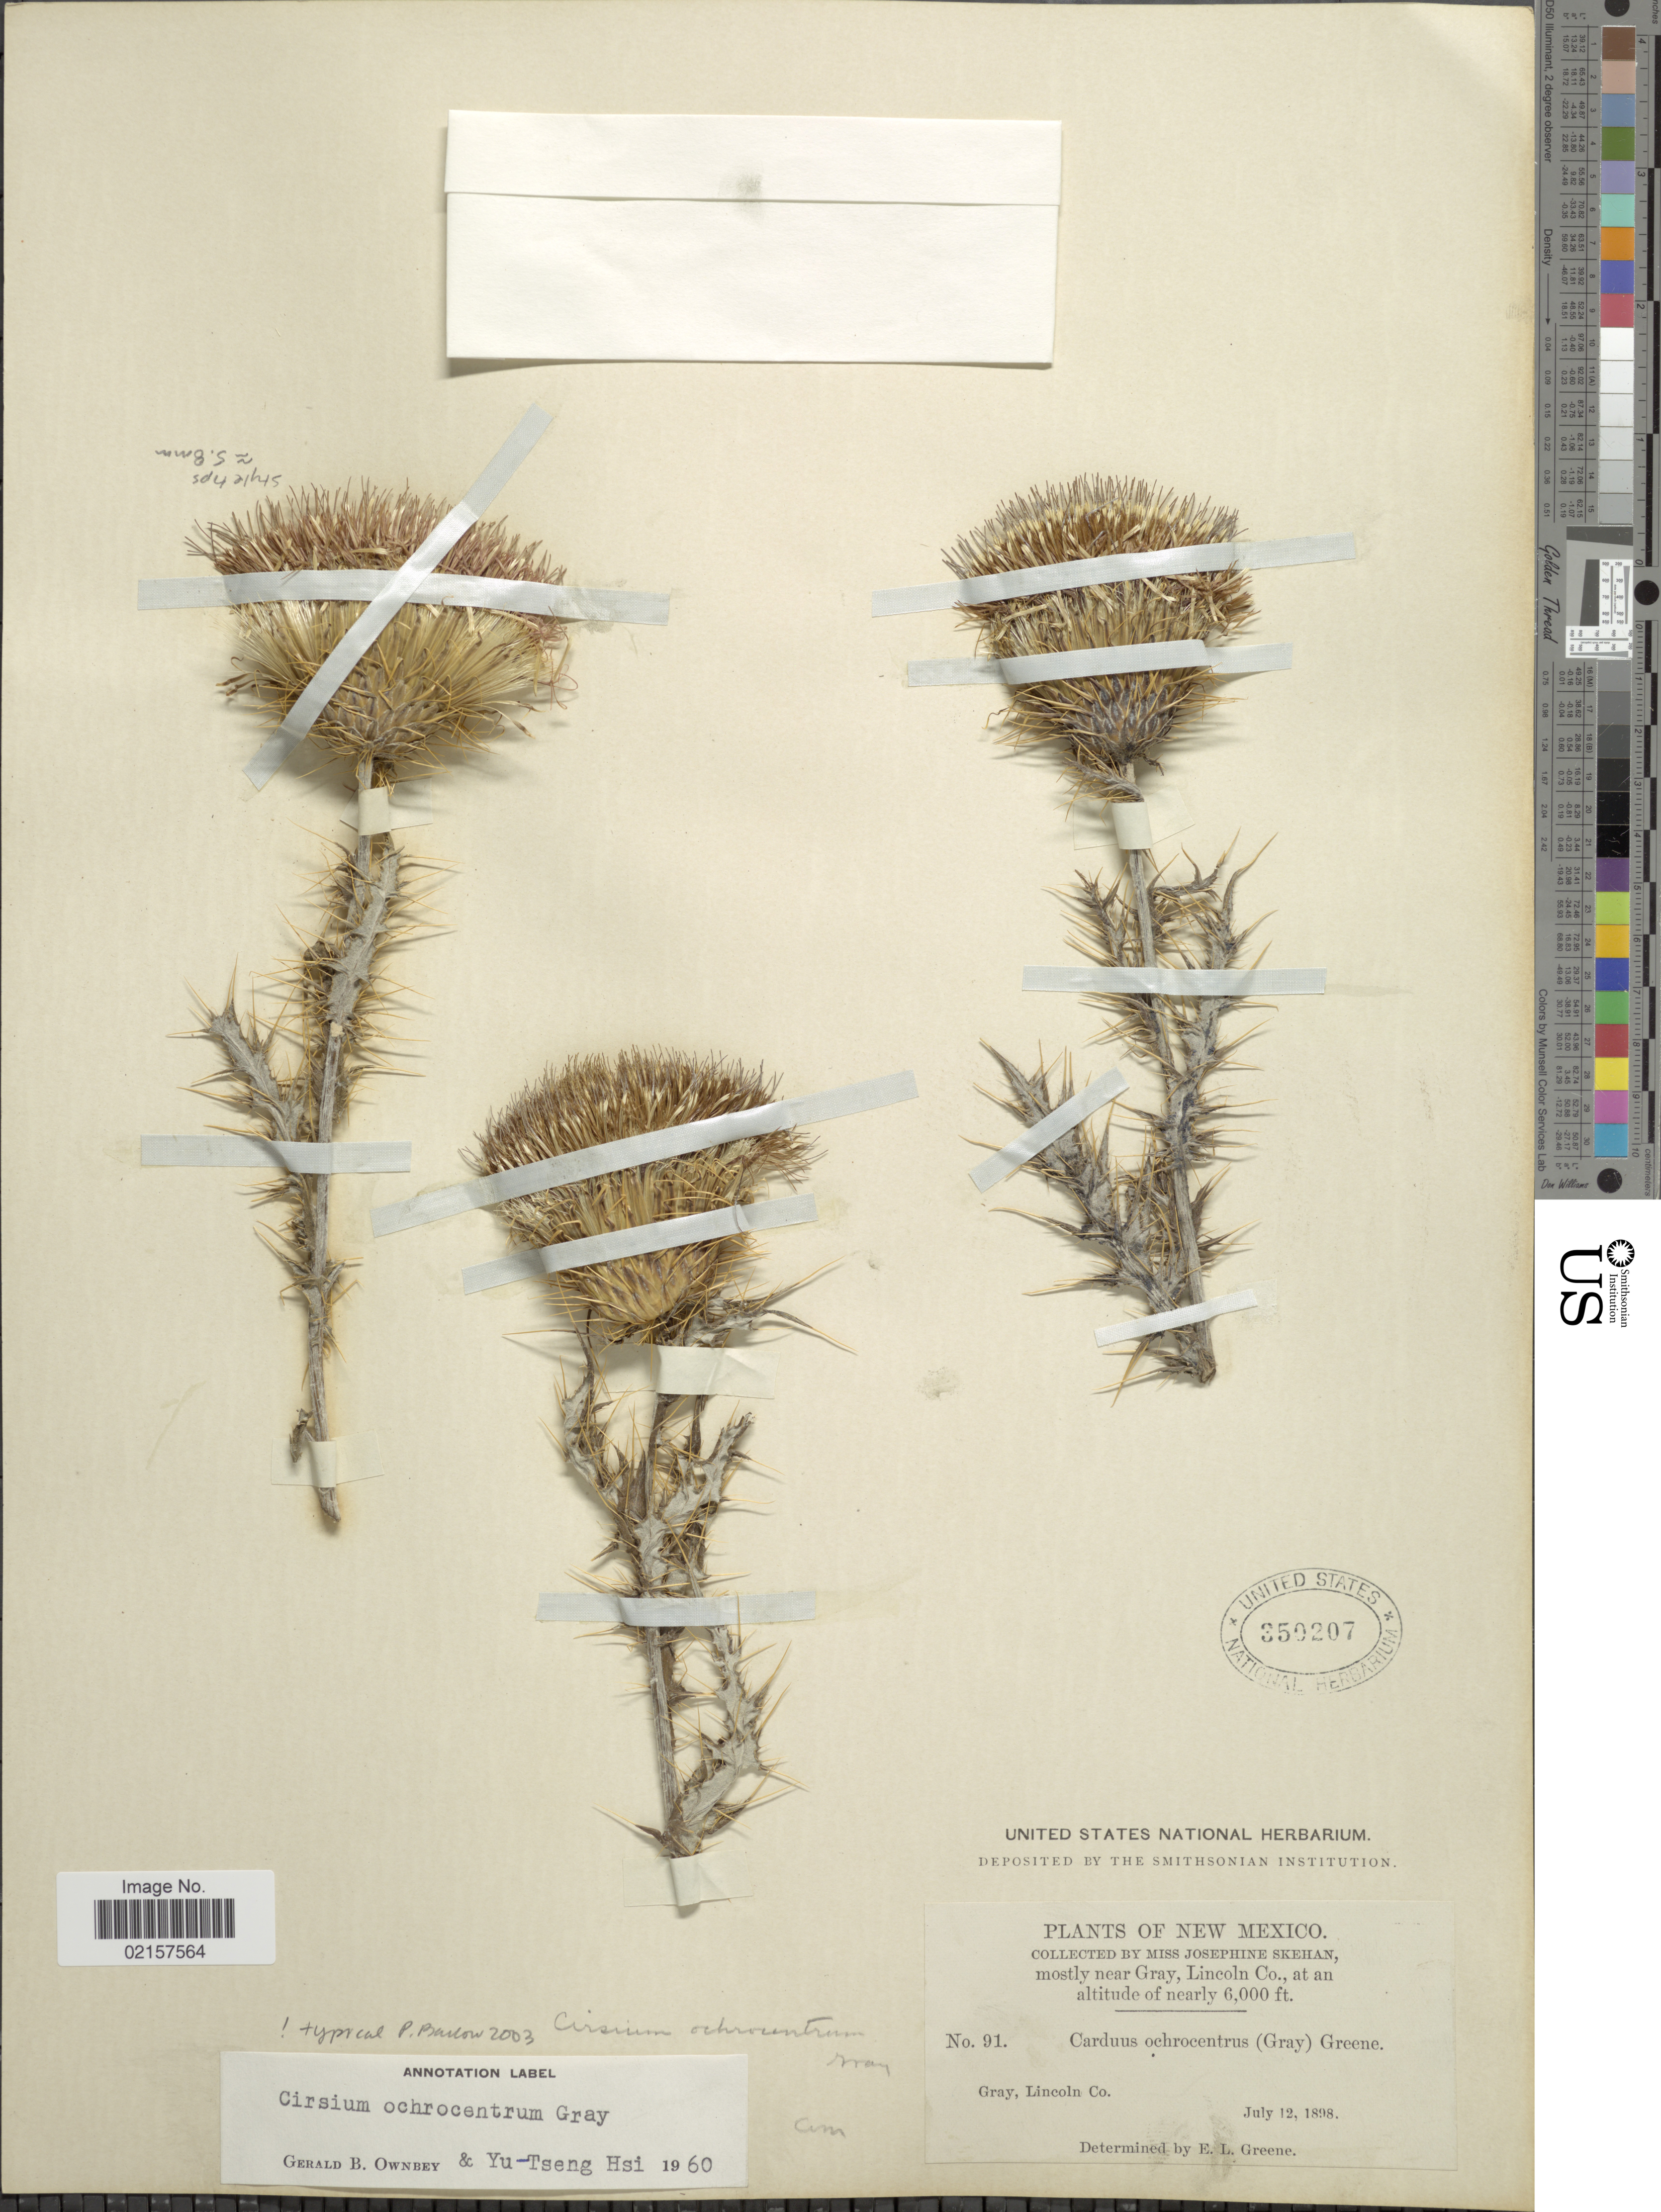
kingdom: Plantae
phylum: Tracheophyta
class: Magnoliopsida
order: Asterales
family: Asteraceae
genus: Cirsium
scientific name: Cirsium ochrocentrum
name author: A. Gray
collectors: J. Skehan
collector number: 91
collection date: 1898-07-12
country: United States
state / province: New Mexico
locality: Mostly near Gray, Lincoln Co.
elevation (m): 1829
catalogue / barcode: US 350207